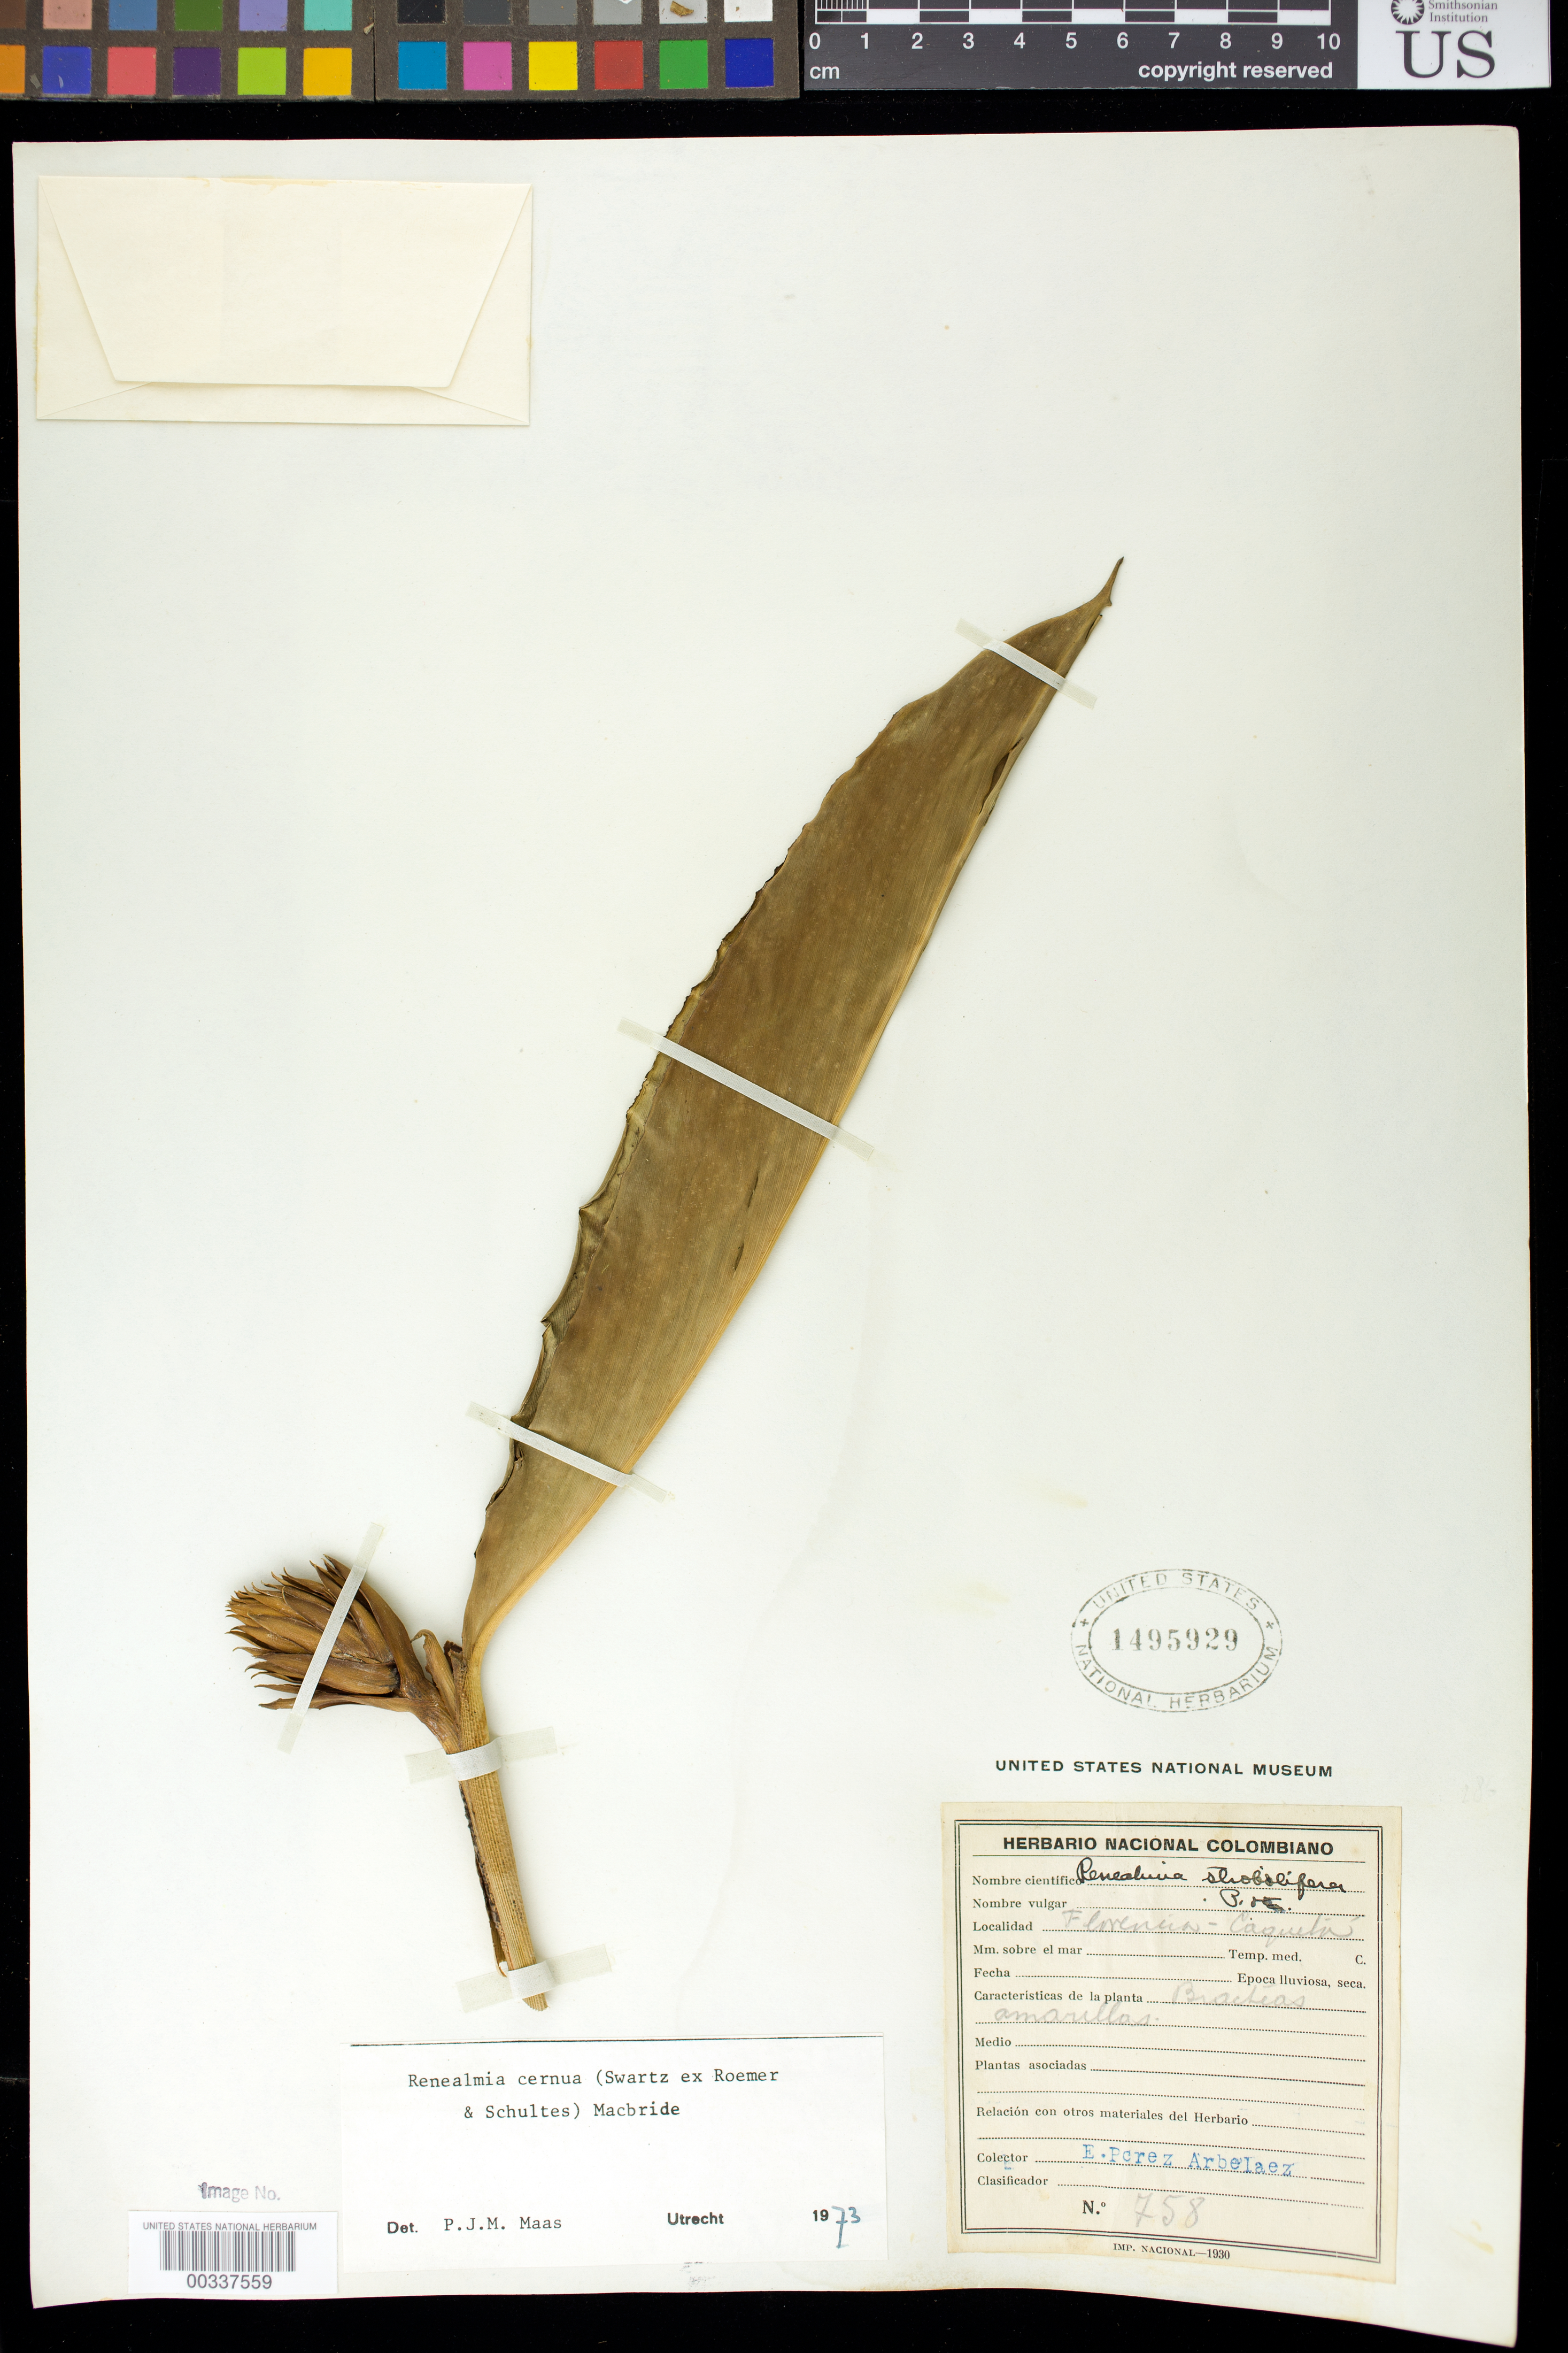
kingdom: Plantae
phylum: Tracheophyta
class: Liliopsida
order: Zingiberales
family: Zingiberaceae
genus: Renealmia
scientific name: Renealmia cernua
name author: (Sw. ex Roem. & Schult.) J.F. Macbr.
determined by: Maas, Paul J. M.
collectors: E. Pérez Arbeláez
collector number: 758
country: Colombia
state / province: Caquetá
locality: Florencia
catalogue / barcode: US 1495929